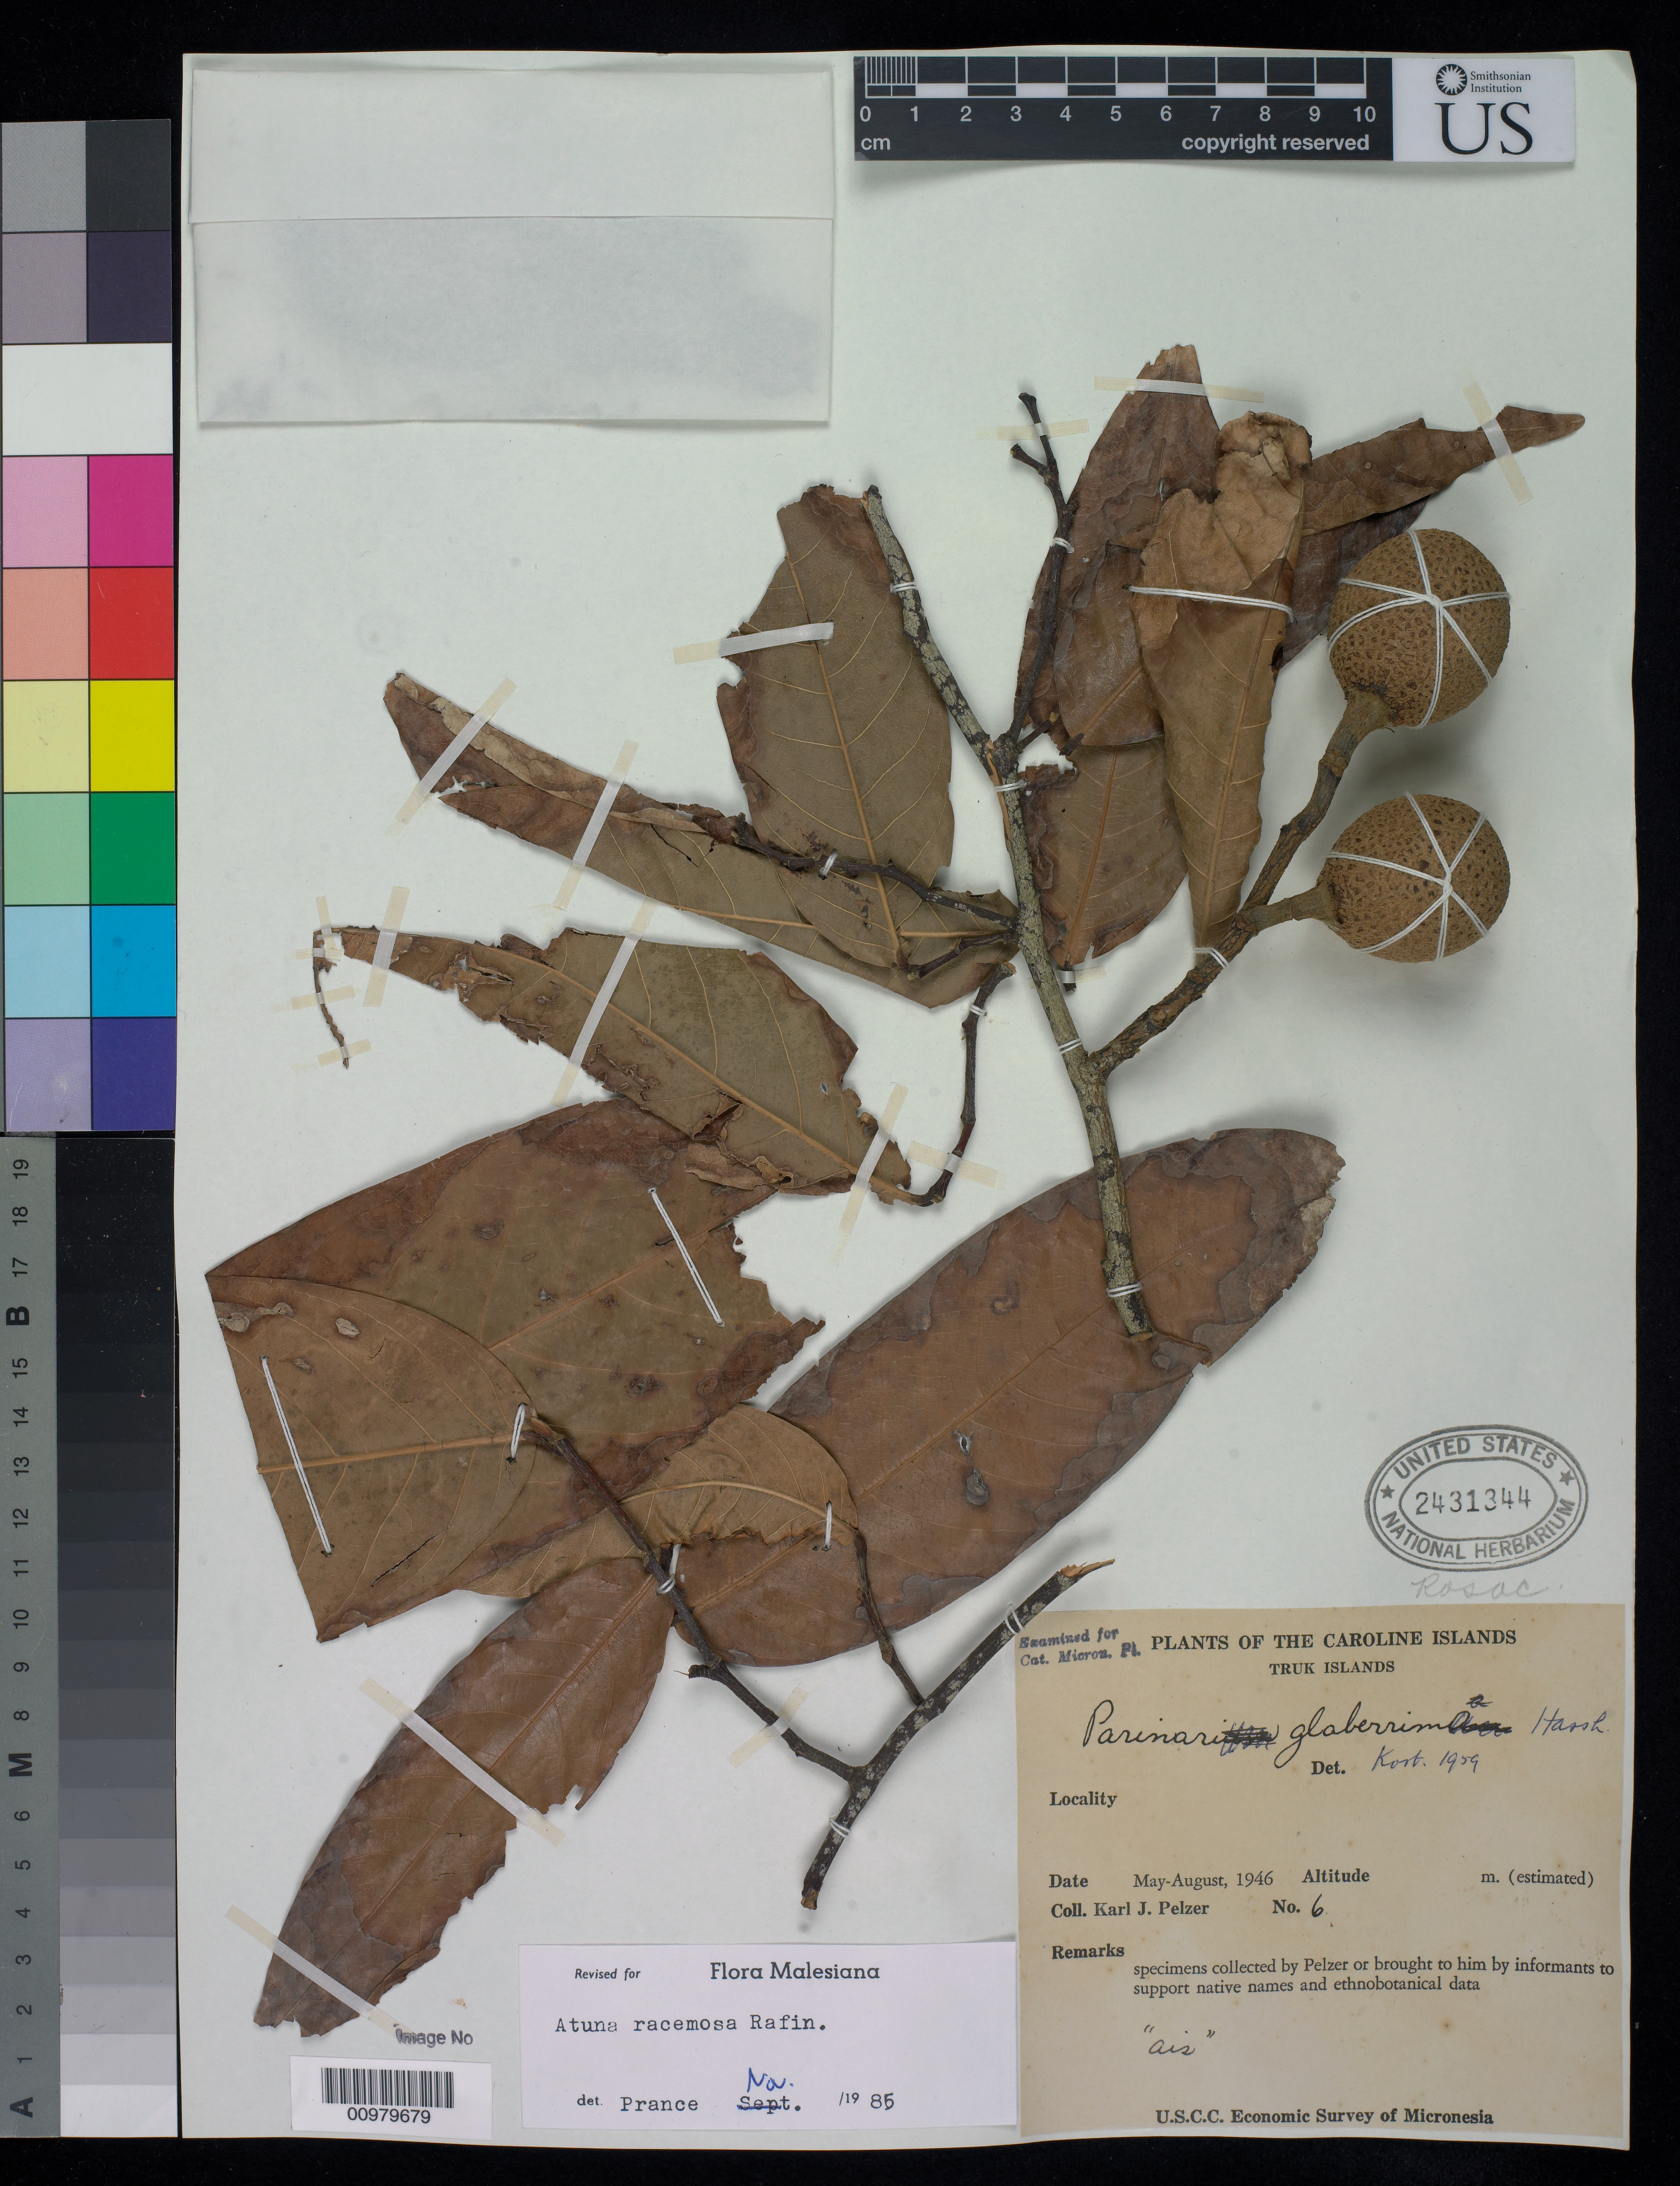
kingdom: Plantae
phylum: Tracheophyta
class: Magnoliopsida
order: Malpighiales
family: Chrysobalanaceae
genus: Atuna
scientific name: Atuna racemosa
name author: Raf.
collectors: K. J. Pelzer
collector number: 6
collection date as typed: May 1946 to Jul 1946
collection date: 1946-05/1946-07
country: Micronesia, Federated States of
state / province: Truk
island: Truk (Chuuk) Is.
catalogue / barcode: US 2431344